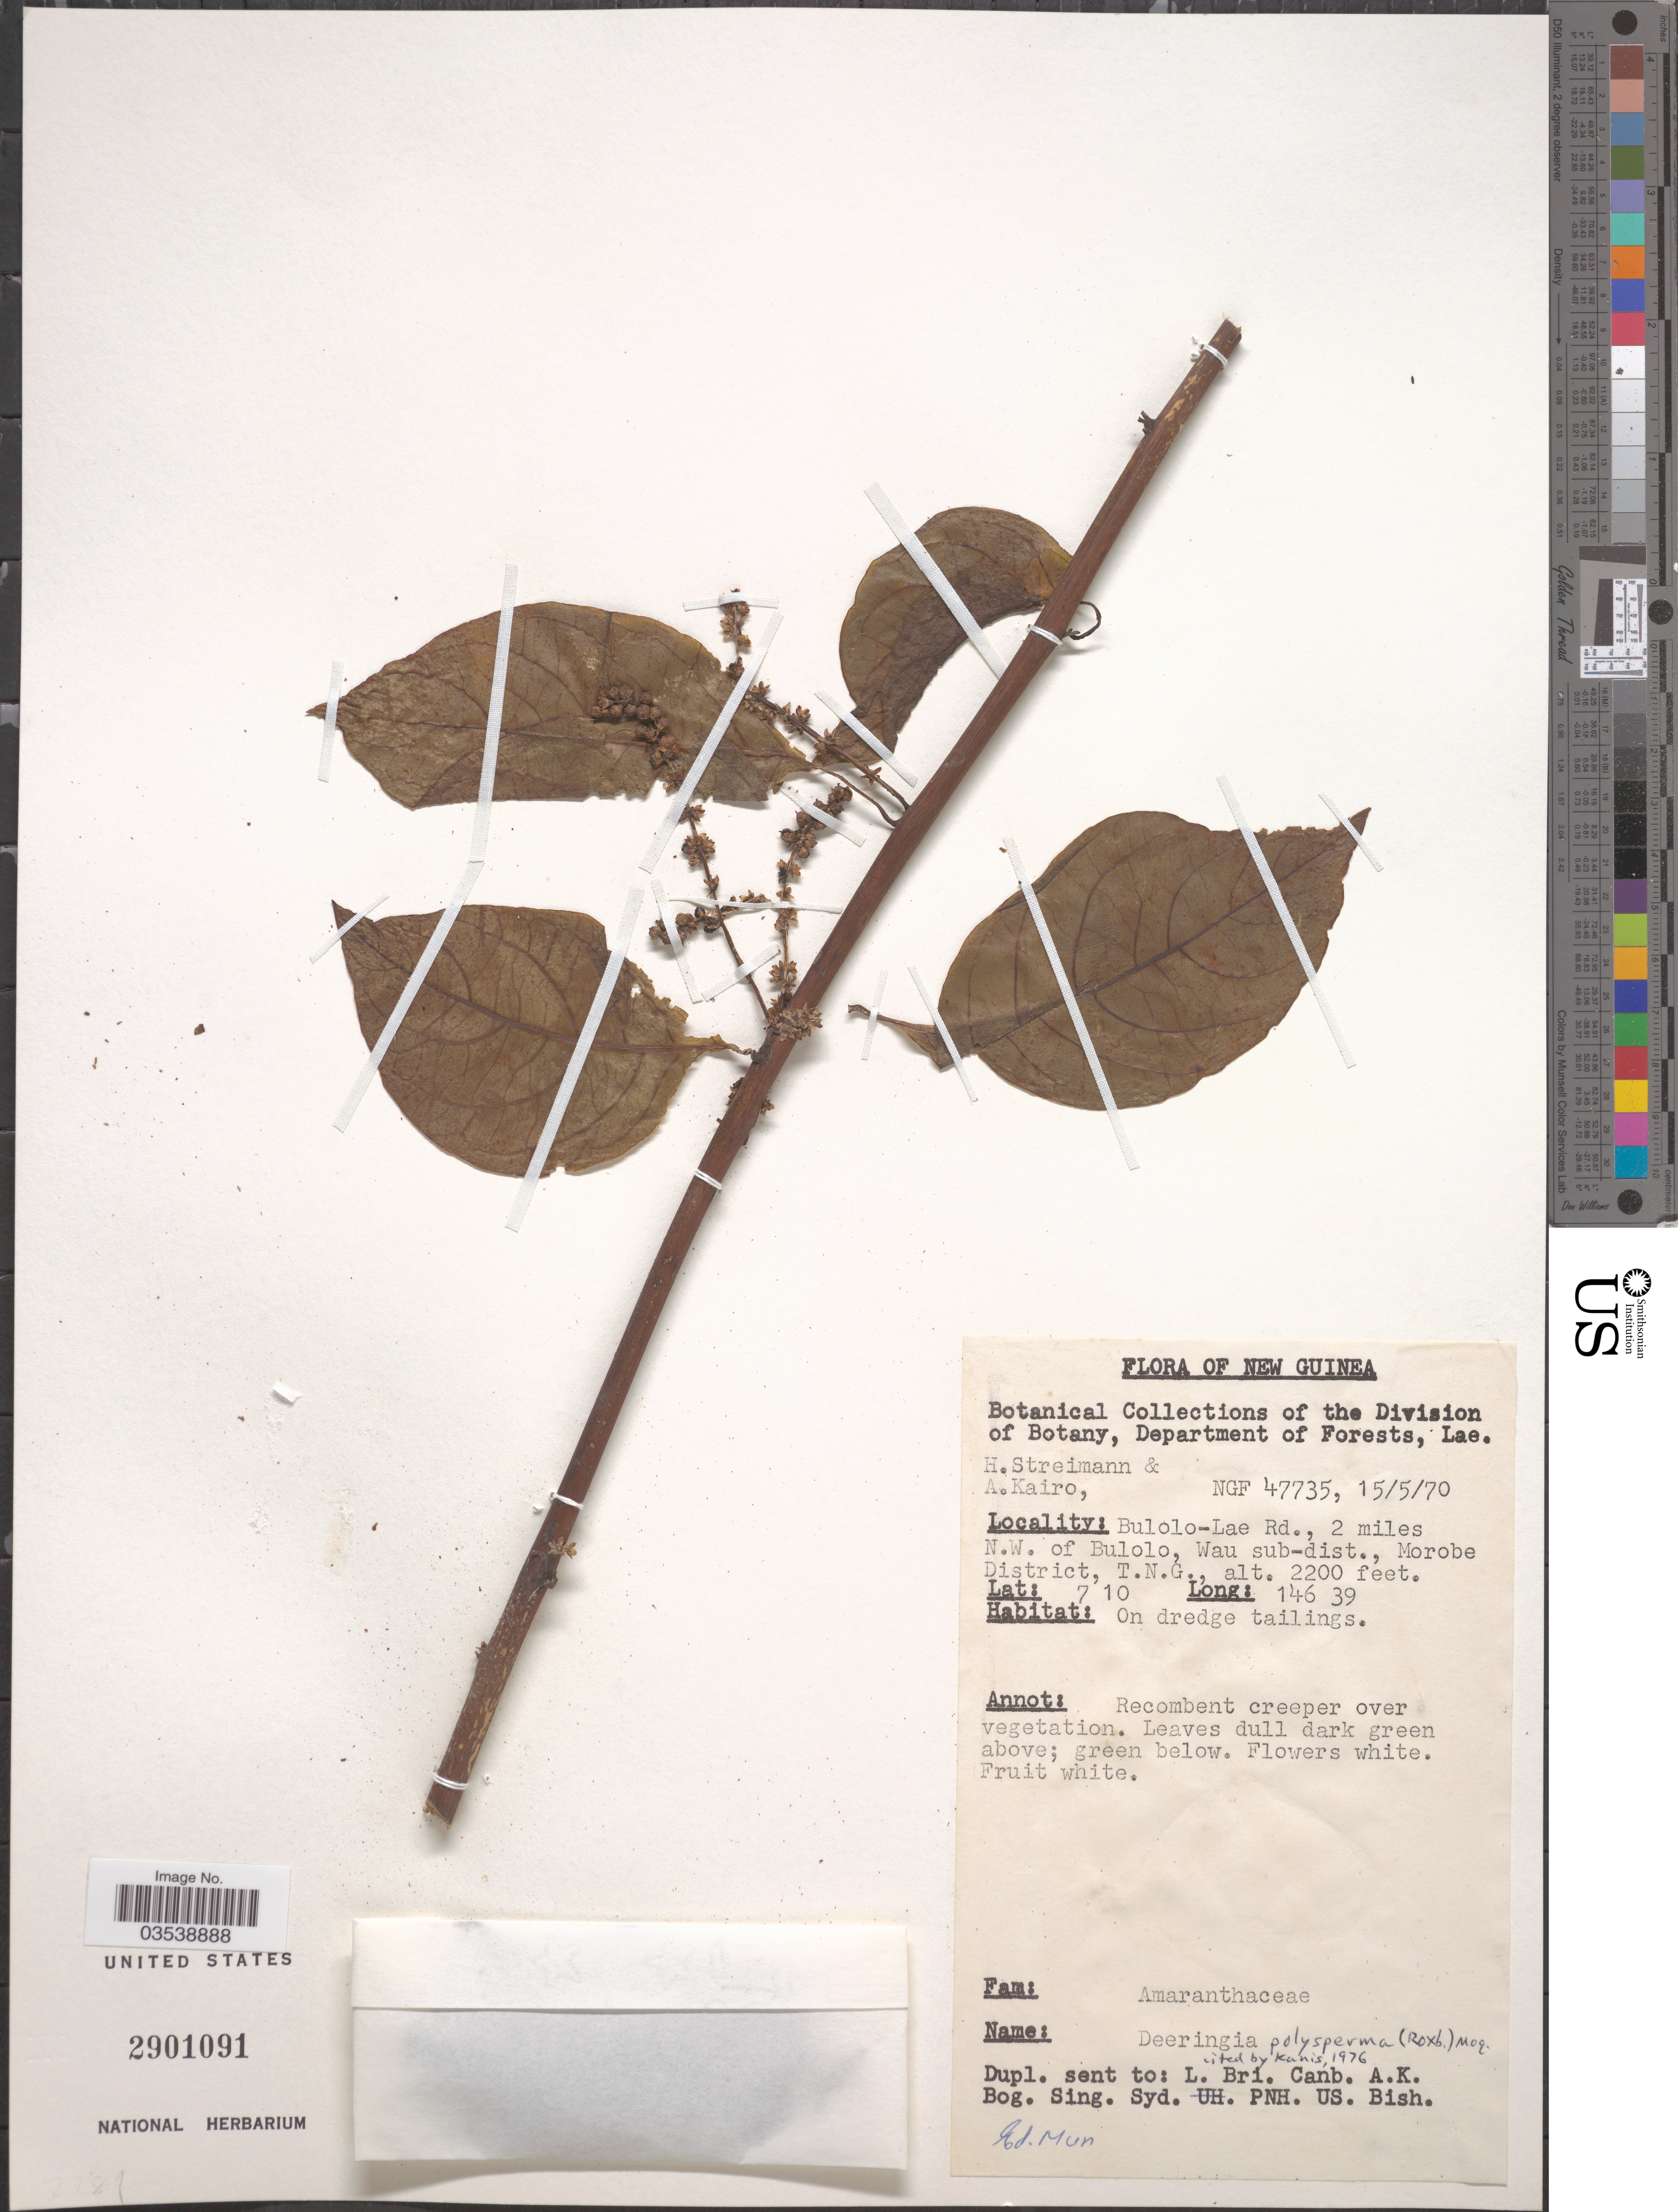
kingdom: Plantae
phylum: Tracheophyta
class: Magnoliopsida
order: Caryophyllales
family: Amaranthaceae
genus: Deeringia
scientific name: Deeringia polysperma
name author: (Roxb.) Moq.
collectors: H. Streimann & A. Kairo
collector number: NGF 47735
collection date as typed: Transcribed d/m/y: 15/5/70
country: Papua New Guinea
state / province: Morobe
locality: New Guinea. Bulolo-Lae Rd., 2 miles N. W. of Bulolo, Wau sub-dist., Morobe District, T. N. G.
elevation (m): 671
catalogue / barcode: US 2901091